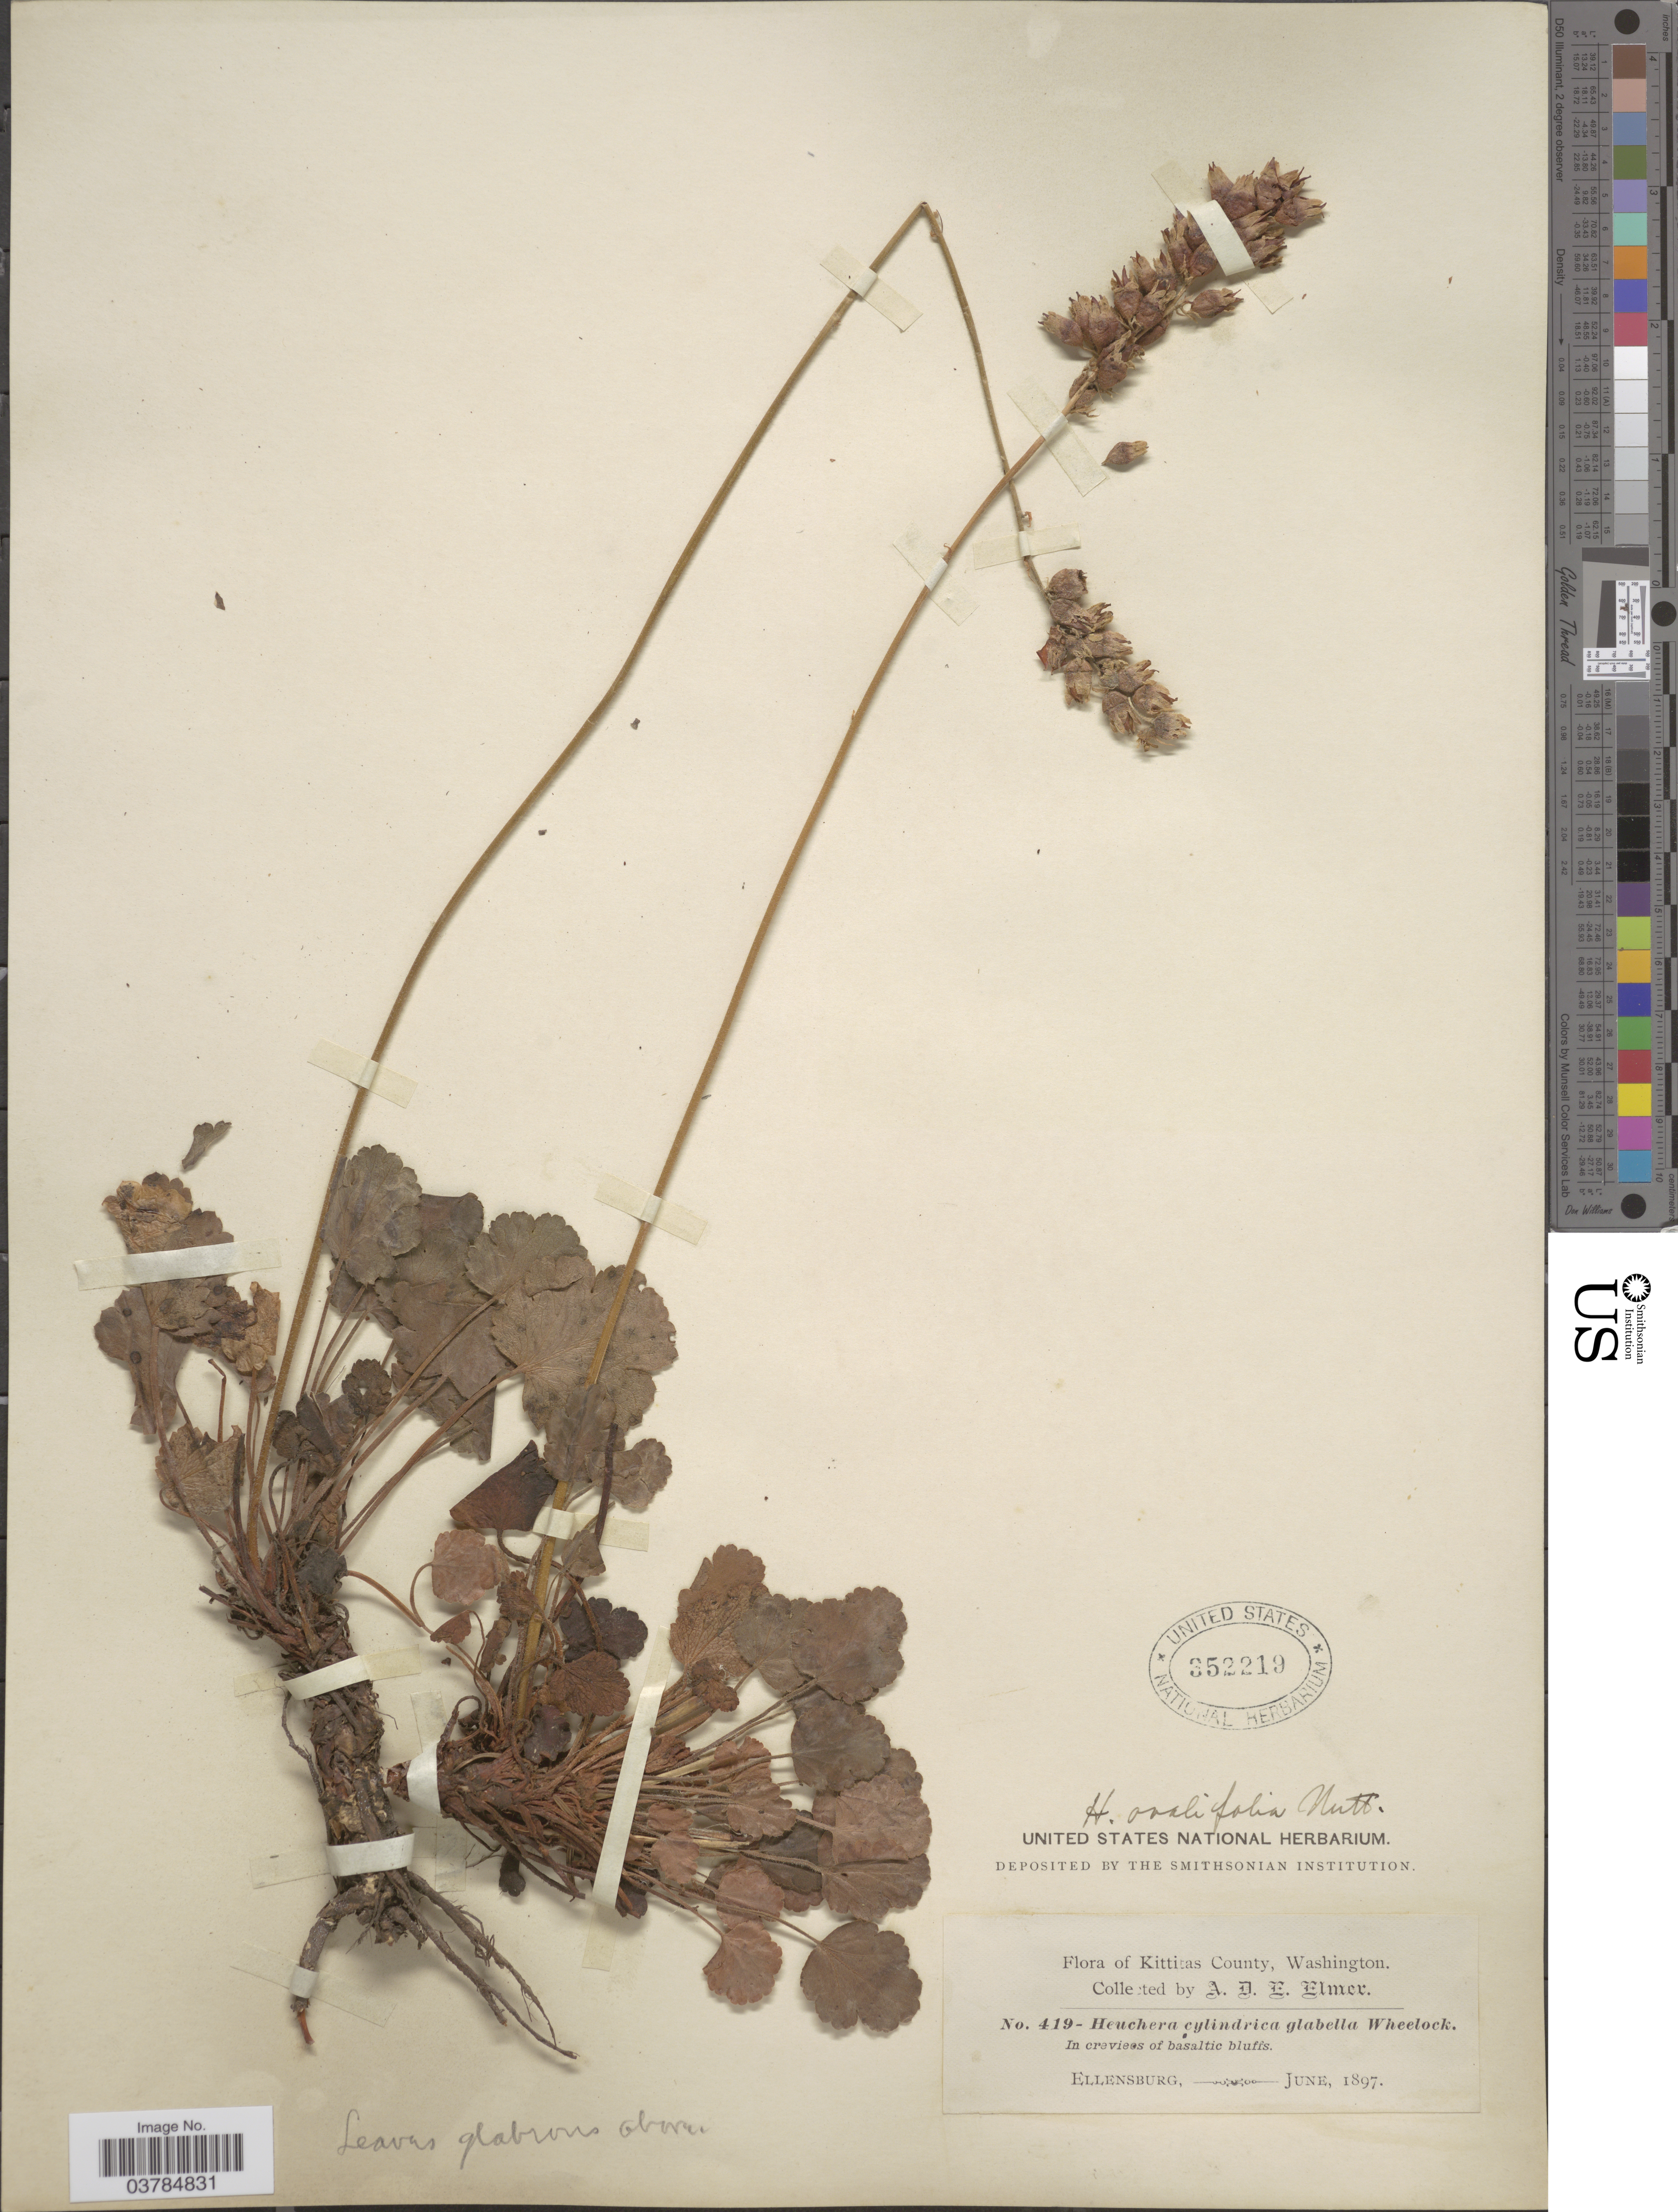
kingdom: Plantae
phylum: Tracheophyta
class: Magnoliopsida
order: Saxifragales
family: Saxifragaceae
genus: Heuchera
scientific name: Heuchera ovalifolia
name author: Torr. & A. Gray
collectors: A. D. E. Elmer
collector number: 419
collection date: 1897-06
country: United States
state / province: Washington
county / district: Kittitas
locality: Kittitas County. Ellensburg.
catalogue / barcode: US 352219